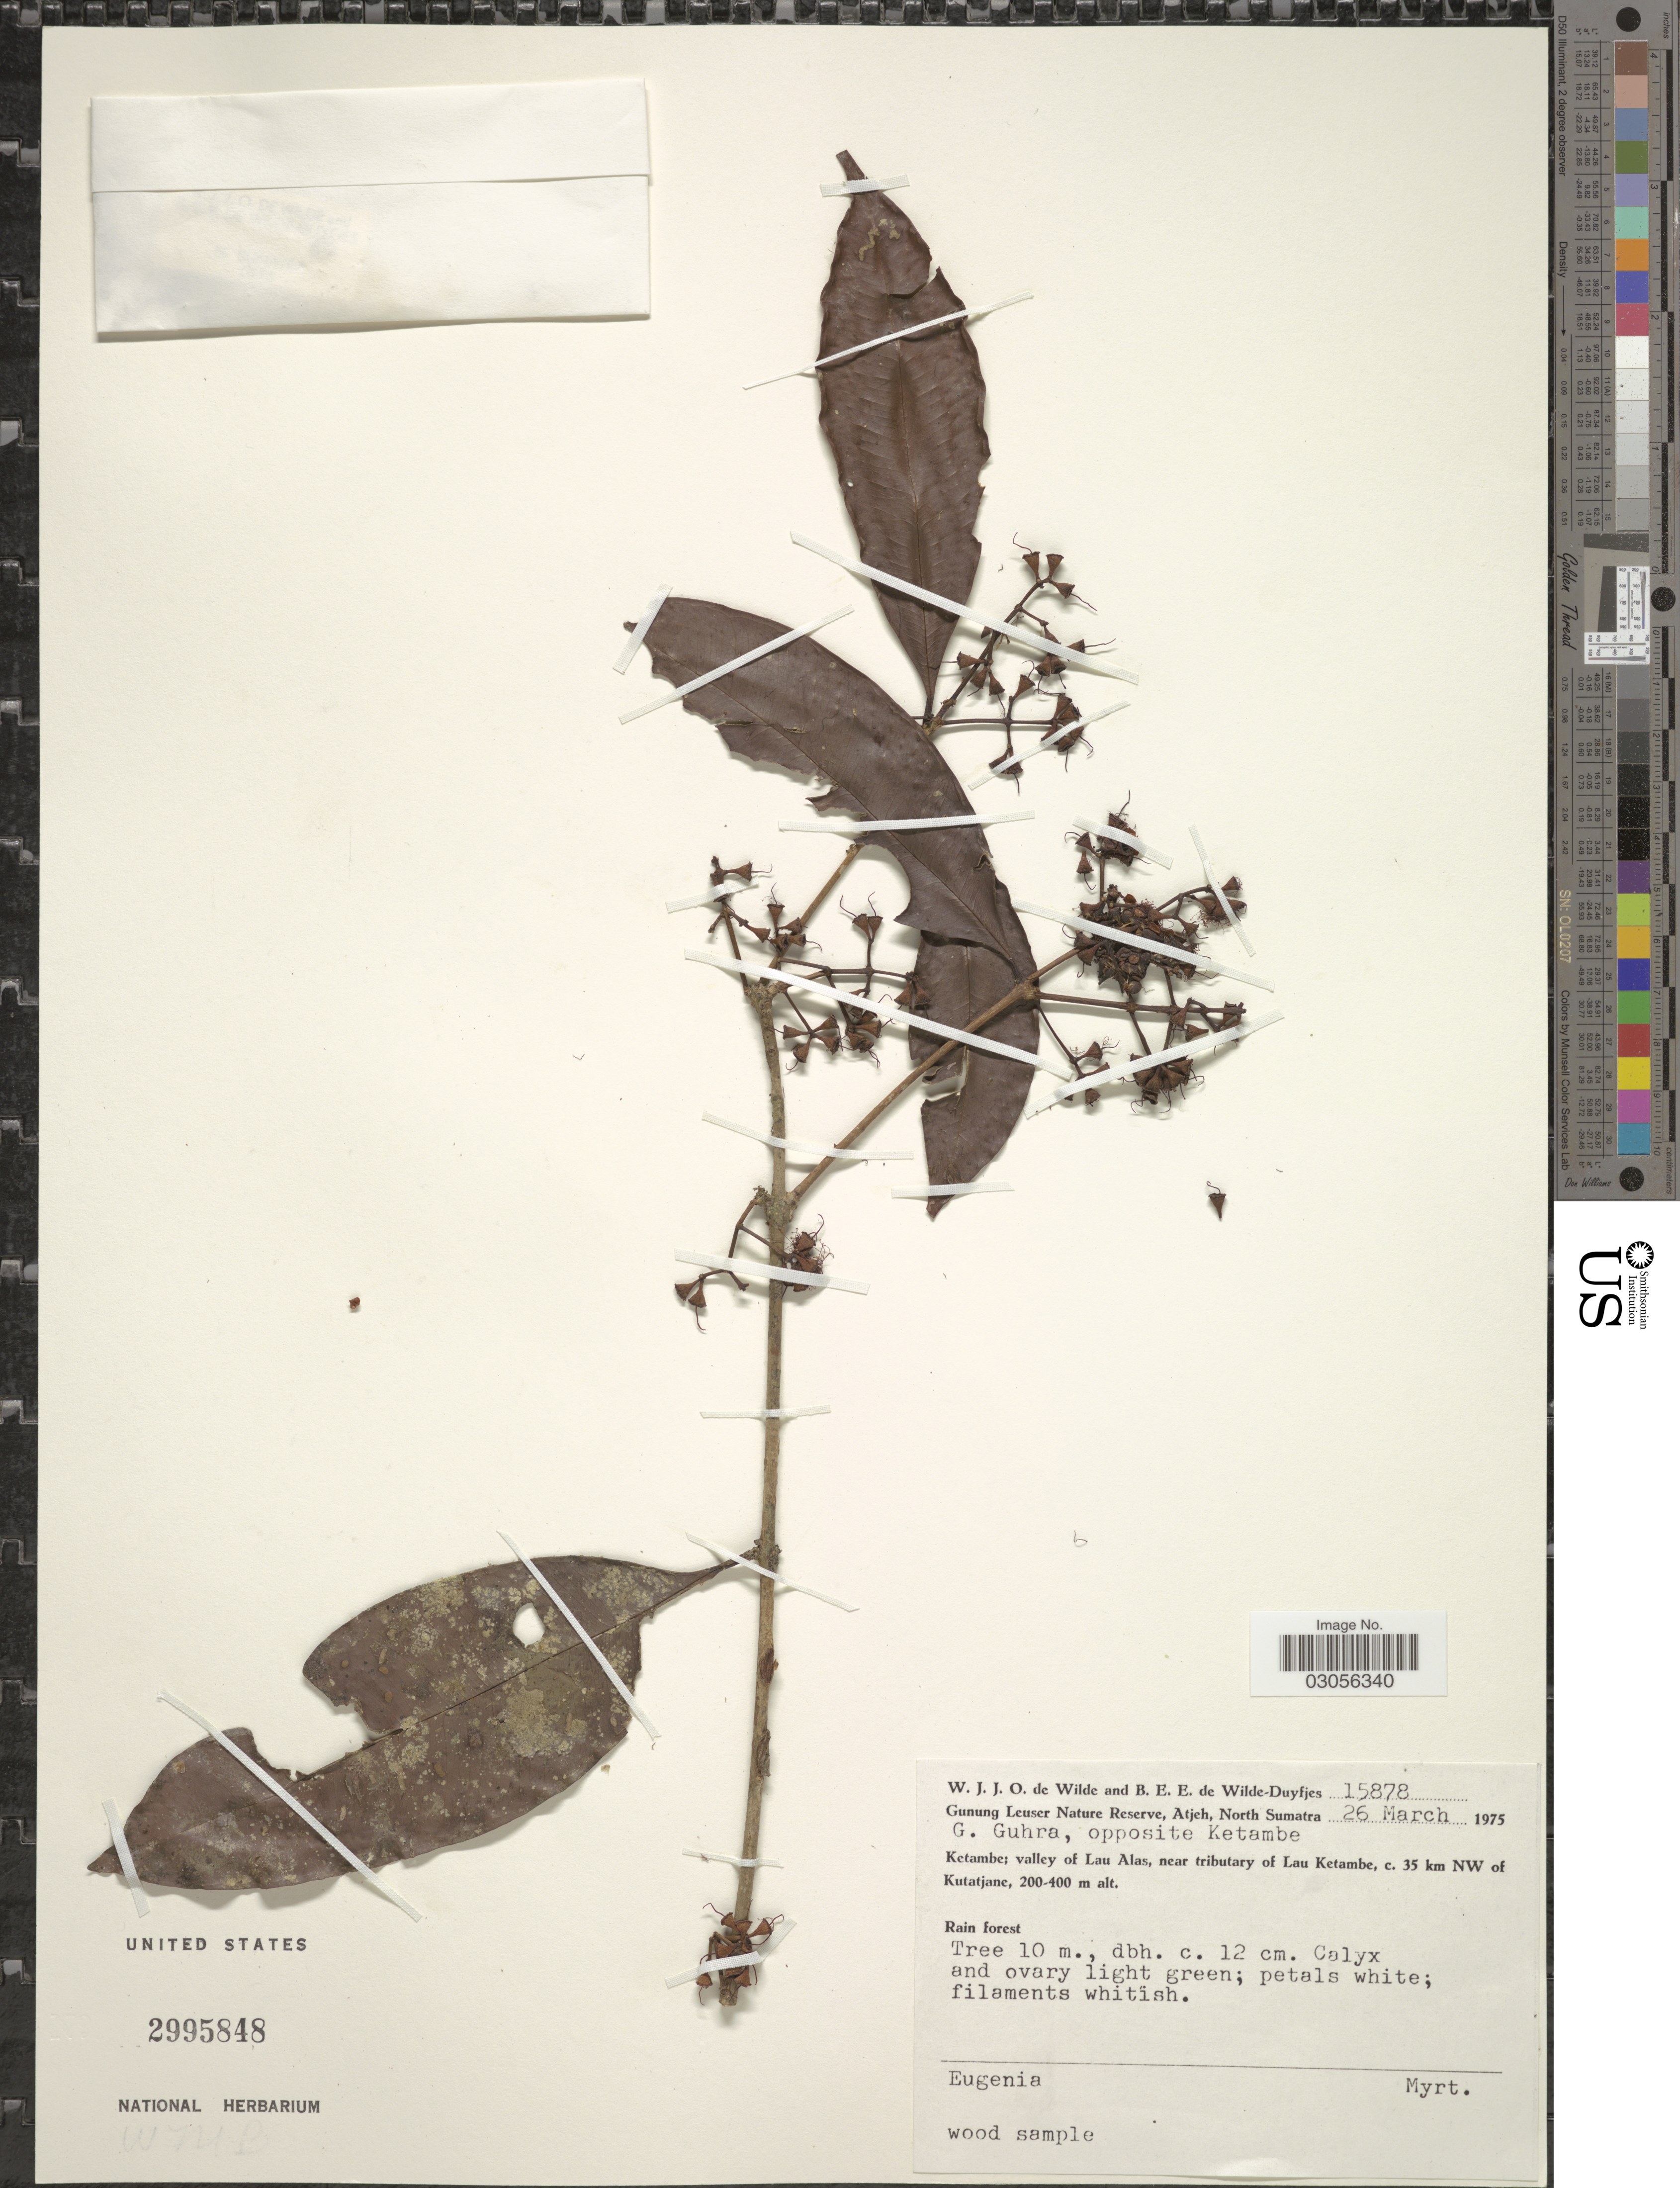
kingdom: Plantae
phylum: Tracheophyta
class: Magnoliopsida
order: Myrtales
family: Myrtaceae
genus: Syzygium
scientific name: Syzygium sp.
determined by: Strong, M. T., (US), Smithsonian Institution - National Museum of Natural History (UNITED STATES)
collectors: W. J. de Wilde & B. E. de Wilde-Duyfjes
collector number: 15878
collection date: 1975-03-26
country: Indonesia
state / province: Sumatra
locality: Gunung Leuser Nature Reserve, Atjeh, North Sumatra. G. Guhra, opposite Ketambe. Ketambe; valley of Lau Alas, near tributary of Lau Ketambe, c. 35 km NW of Kutatjane.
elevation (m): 200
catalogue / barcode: US 2995848